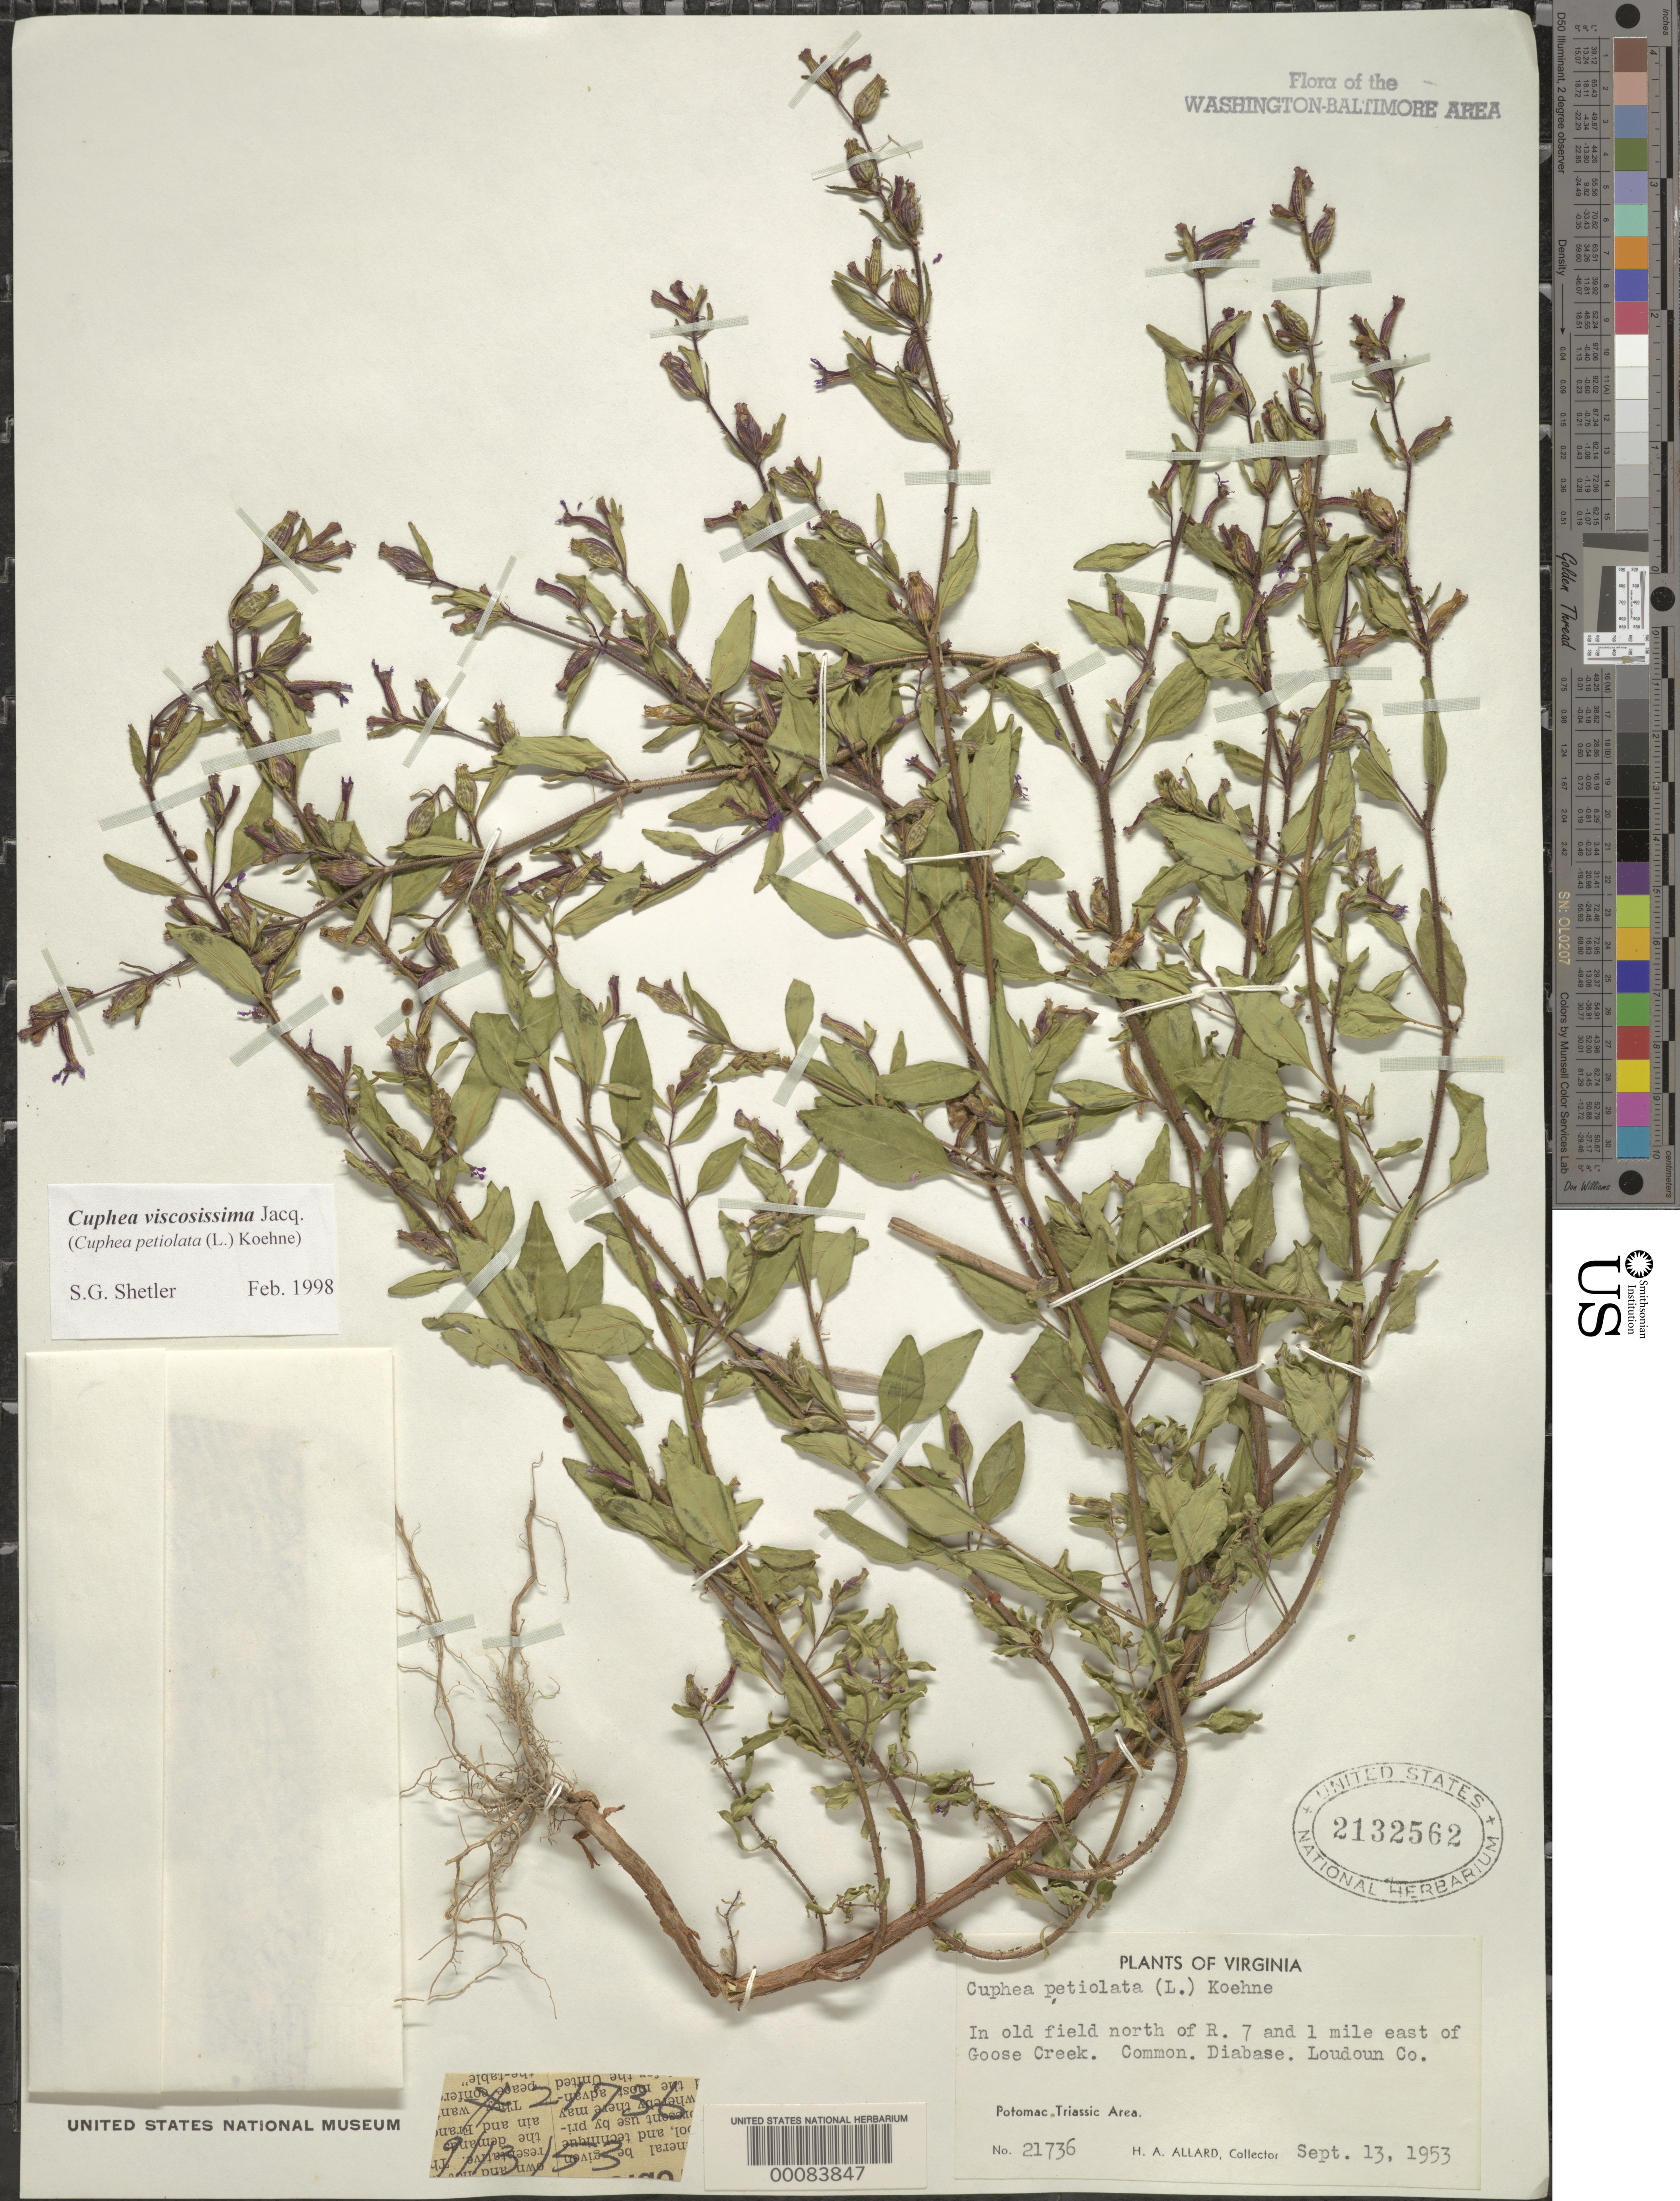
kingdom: Plantae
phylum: Tracheophyta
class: Magnoliopsida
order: Myrtales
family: Lythraceae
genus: Cuphea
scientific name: Cuphea viscosissima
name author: Jacq.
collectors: H. A. Allard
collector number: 21736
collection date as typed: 13 Sep 1953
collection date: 1953-09-13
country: United States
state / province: Virginia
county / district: Loudoun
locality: N of R. 7 and 1 mi. E of Goose Creek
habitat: In old field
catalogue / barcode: US 2132562